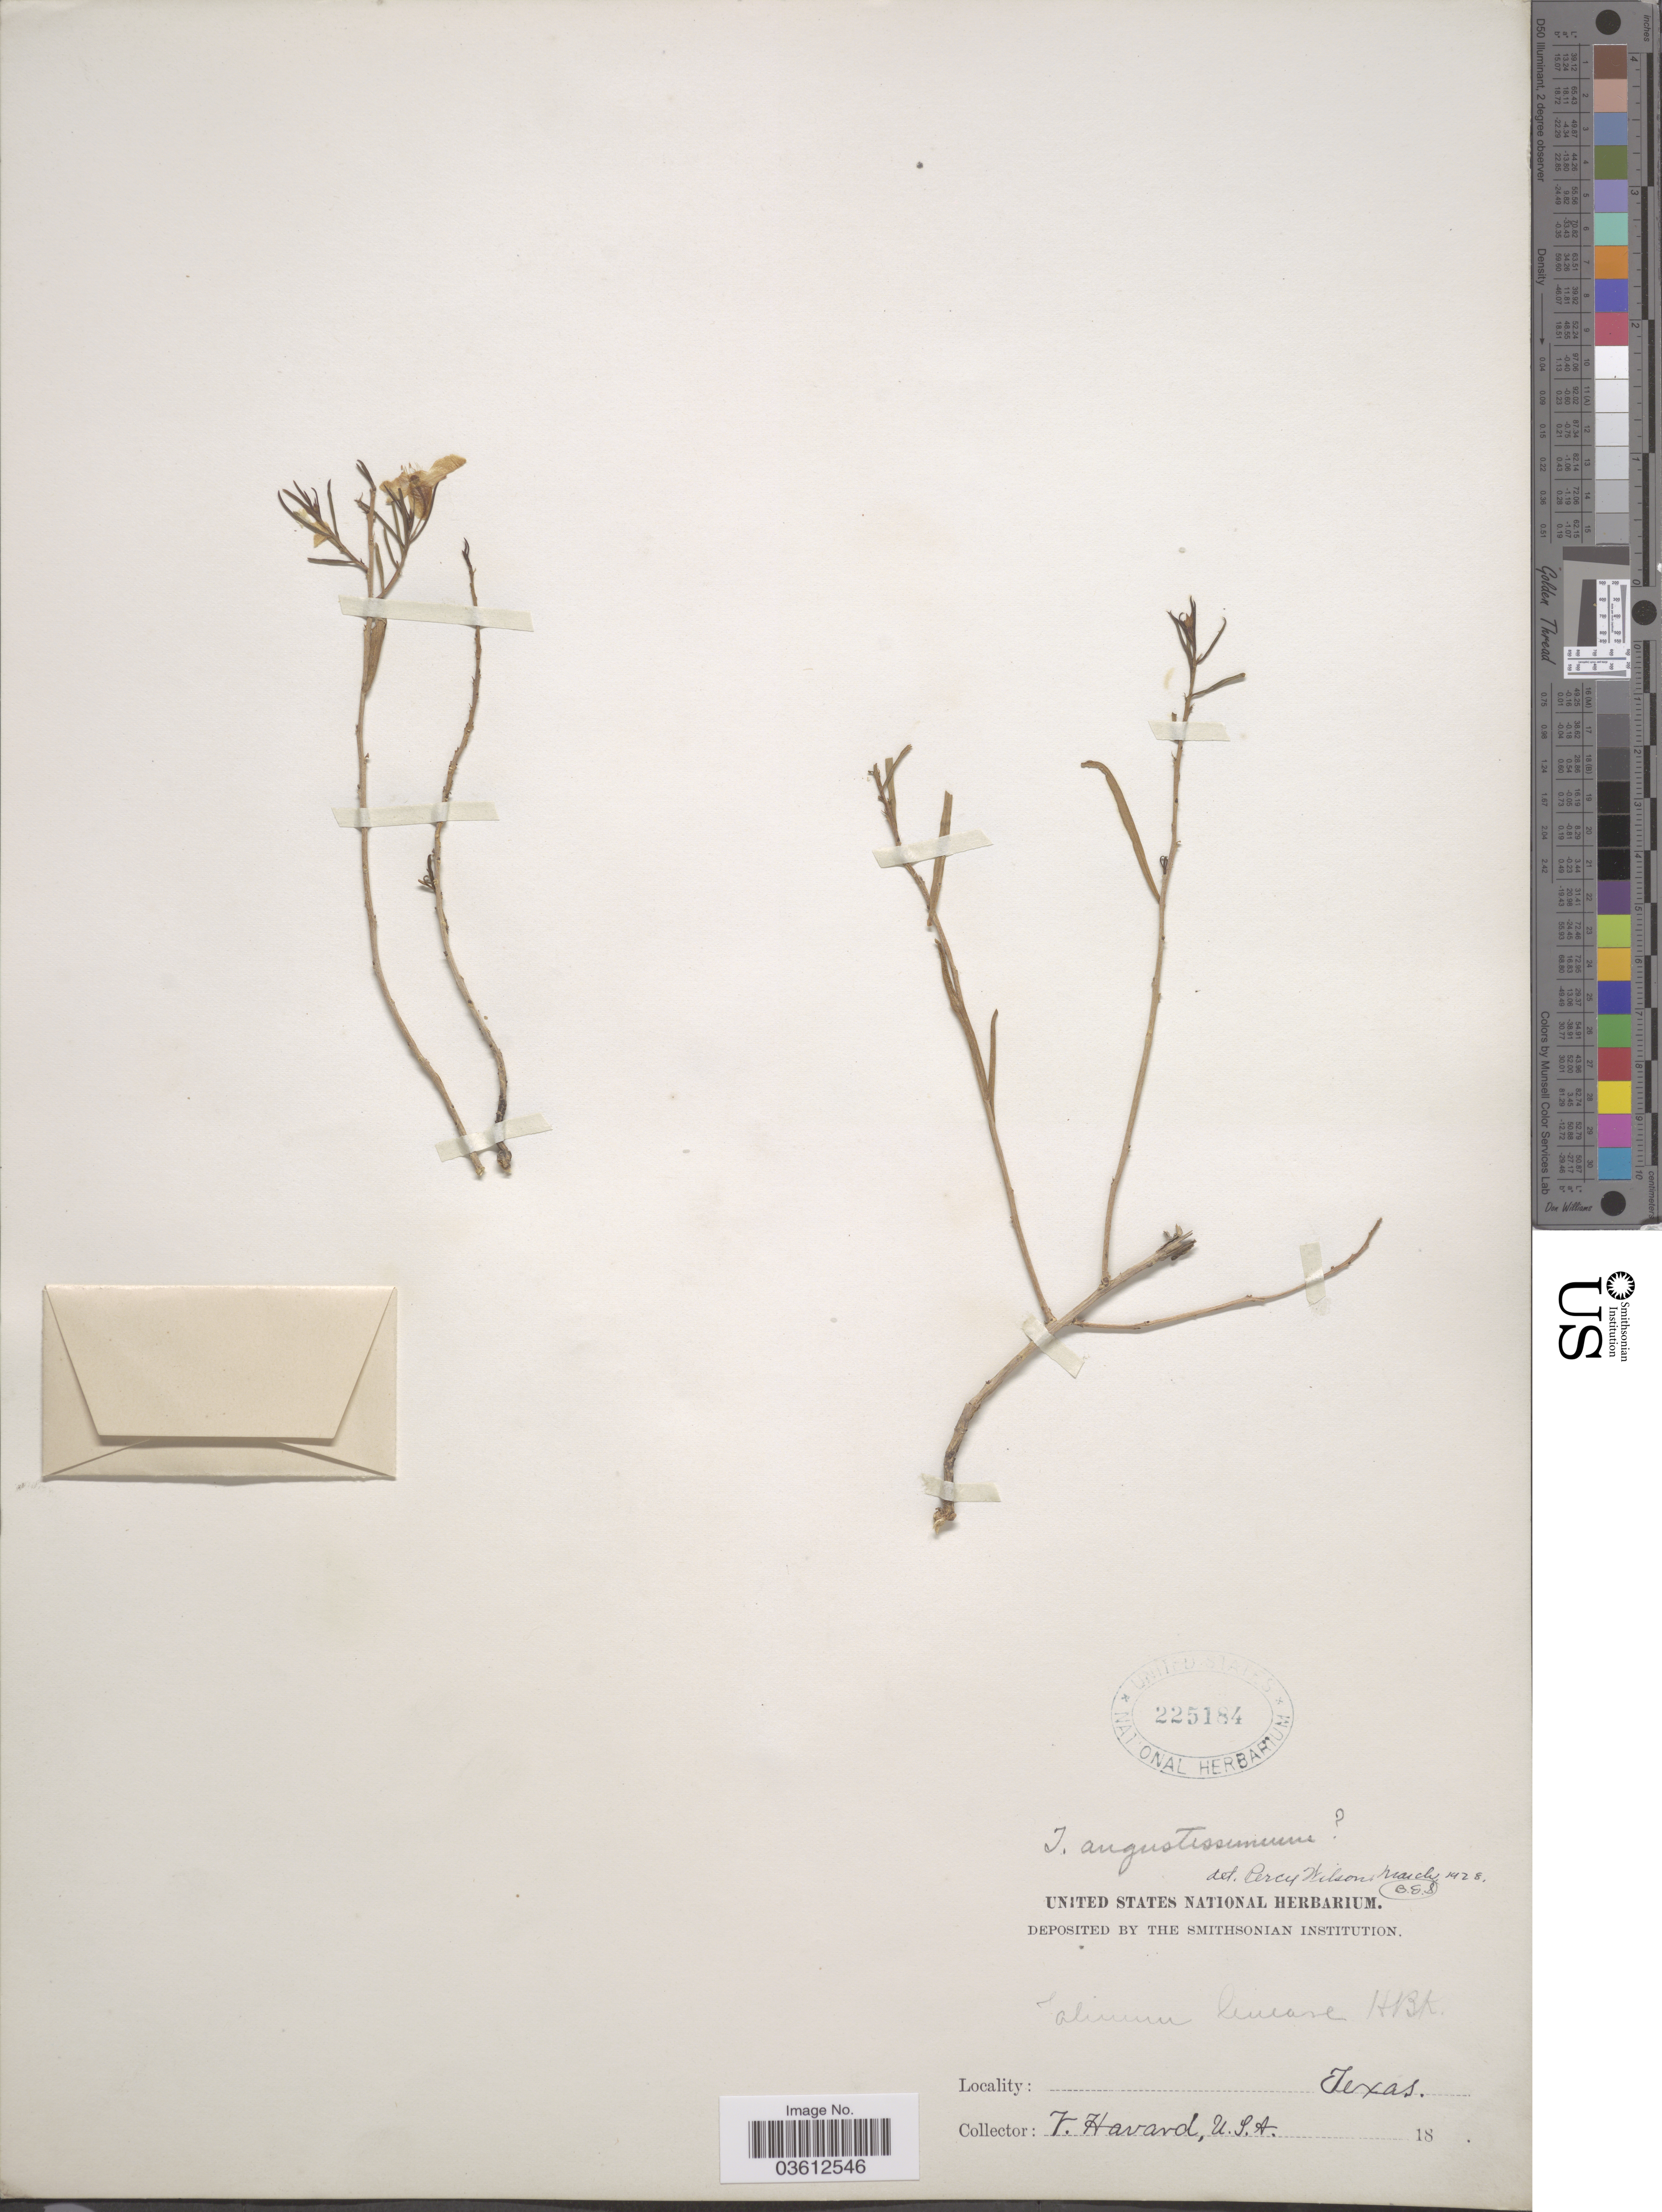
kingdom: Plantae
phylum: Tracheophyta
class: Magnoliopsida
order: Caryophyllales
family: Talinaceae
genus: Talinum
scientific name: Talinum angustissimum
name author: (Engelm.) Wooton & Standl.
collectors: V. Havard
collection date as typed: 18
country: United States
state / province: Texas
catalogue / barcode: US 225184